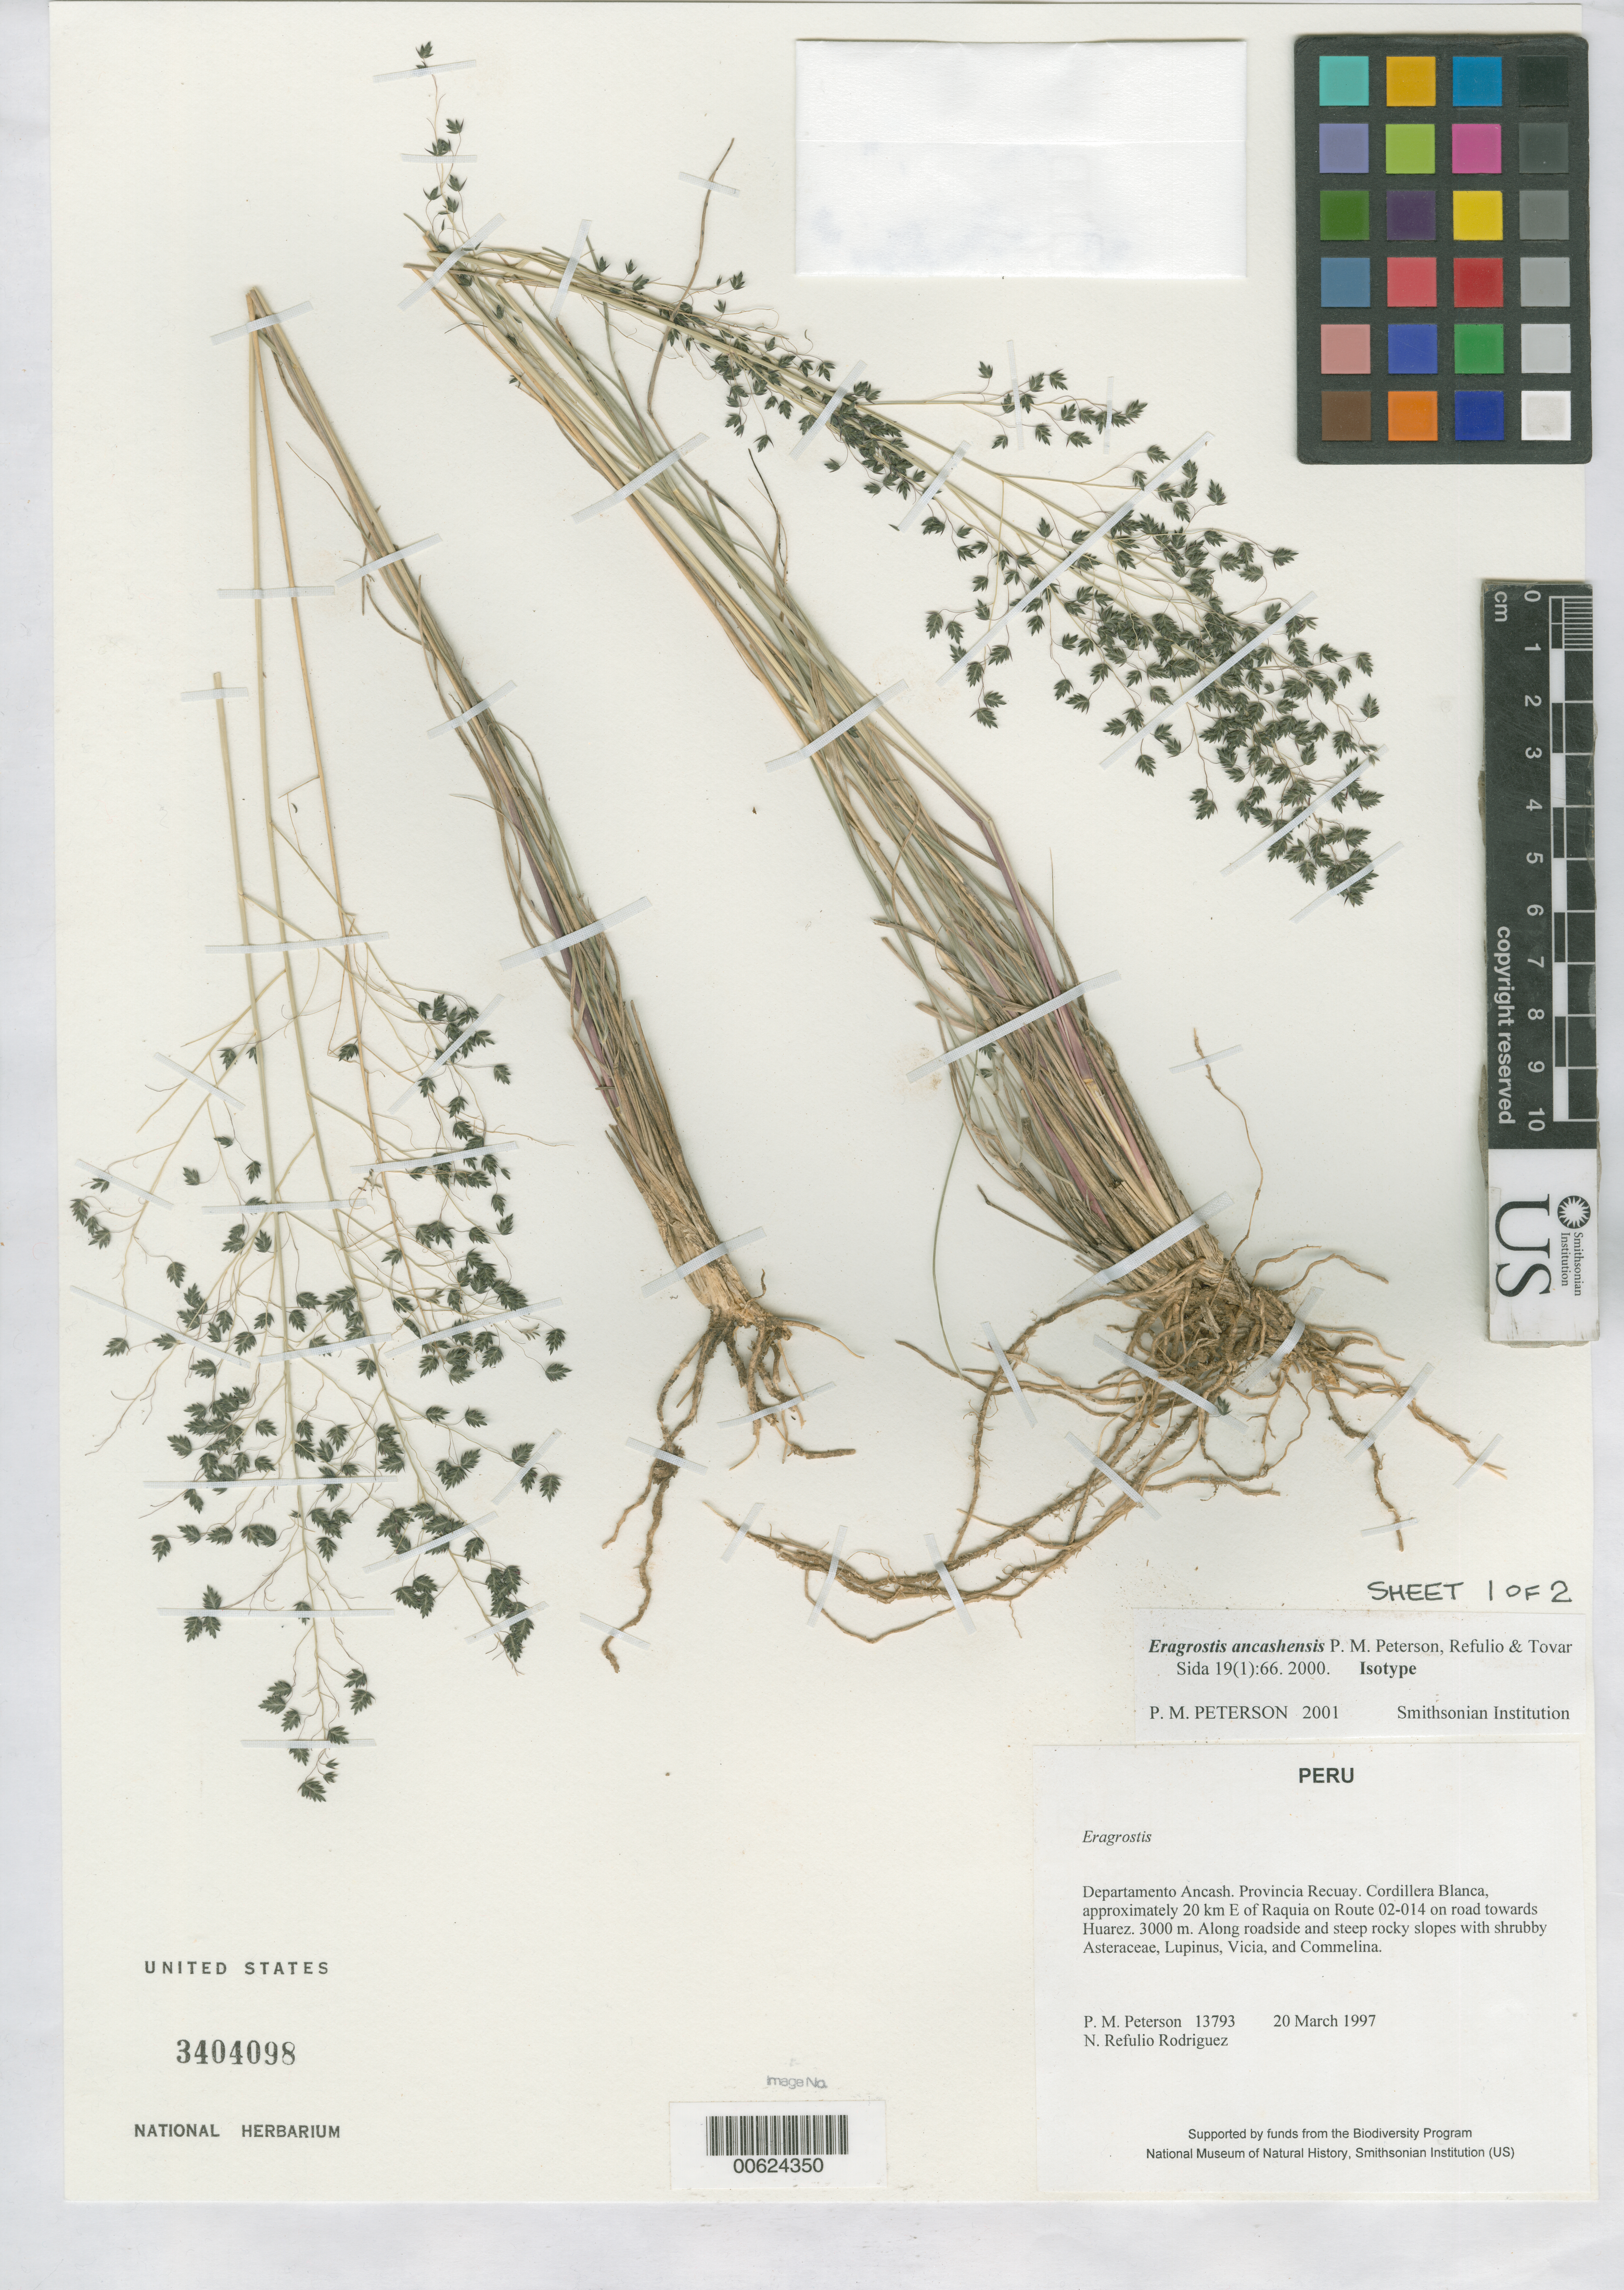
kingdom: Plantae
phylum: Tracheophyta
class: Liliopsida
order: Poales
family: Poaceae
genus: Eragrostis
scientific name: Eragrostis ancashensis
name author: P.M. Peterson et al.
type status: Isotype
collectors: P. M. Peterson & N. Refulio-Rodríguez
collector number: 13793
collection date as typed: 20 Mar 1997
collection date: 1997-03-20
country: Peru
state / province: Ancash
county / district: Recuay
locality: Cordillera Blanca, E of Raquía on Rpite [?] 02-014 towards Huarez [?]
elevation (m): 3000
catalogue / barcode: US 3404098